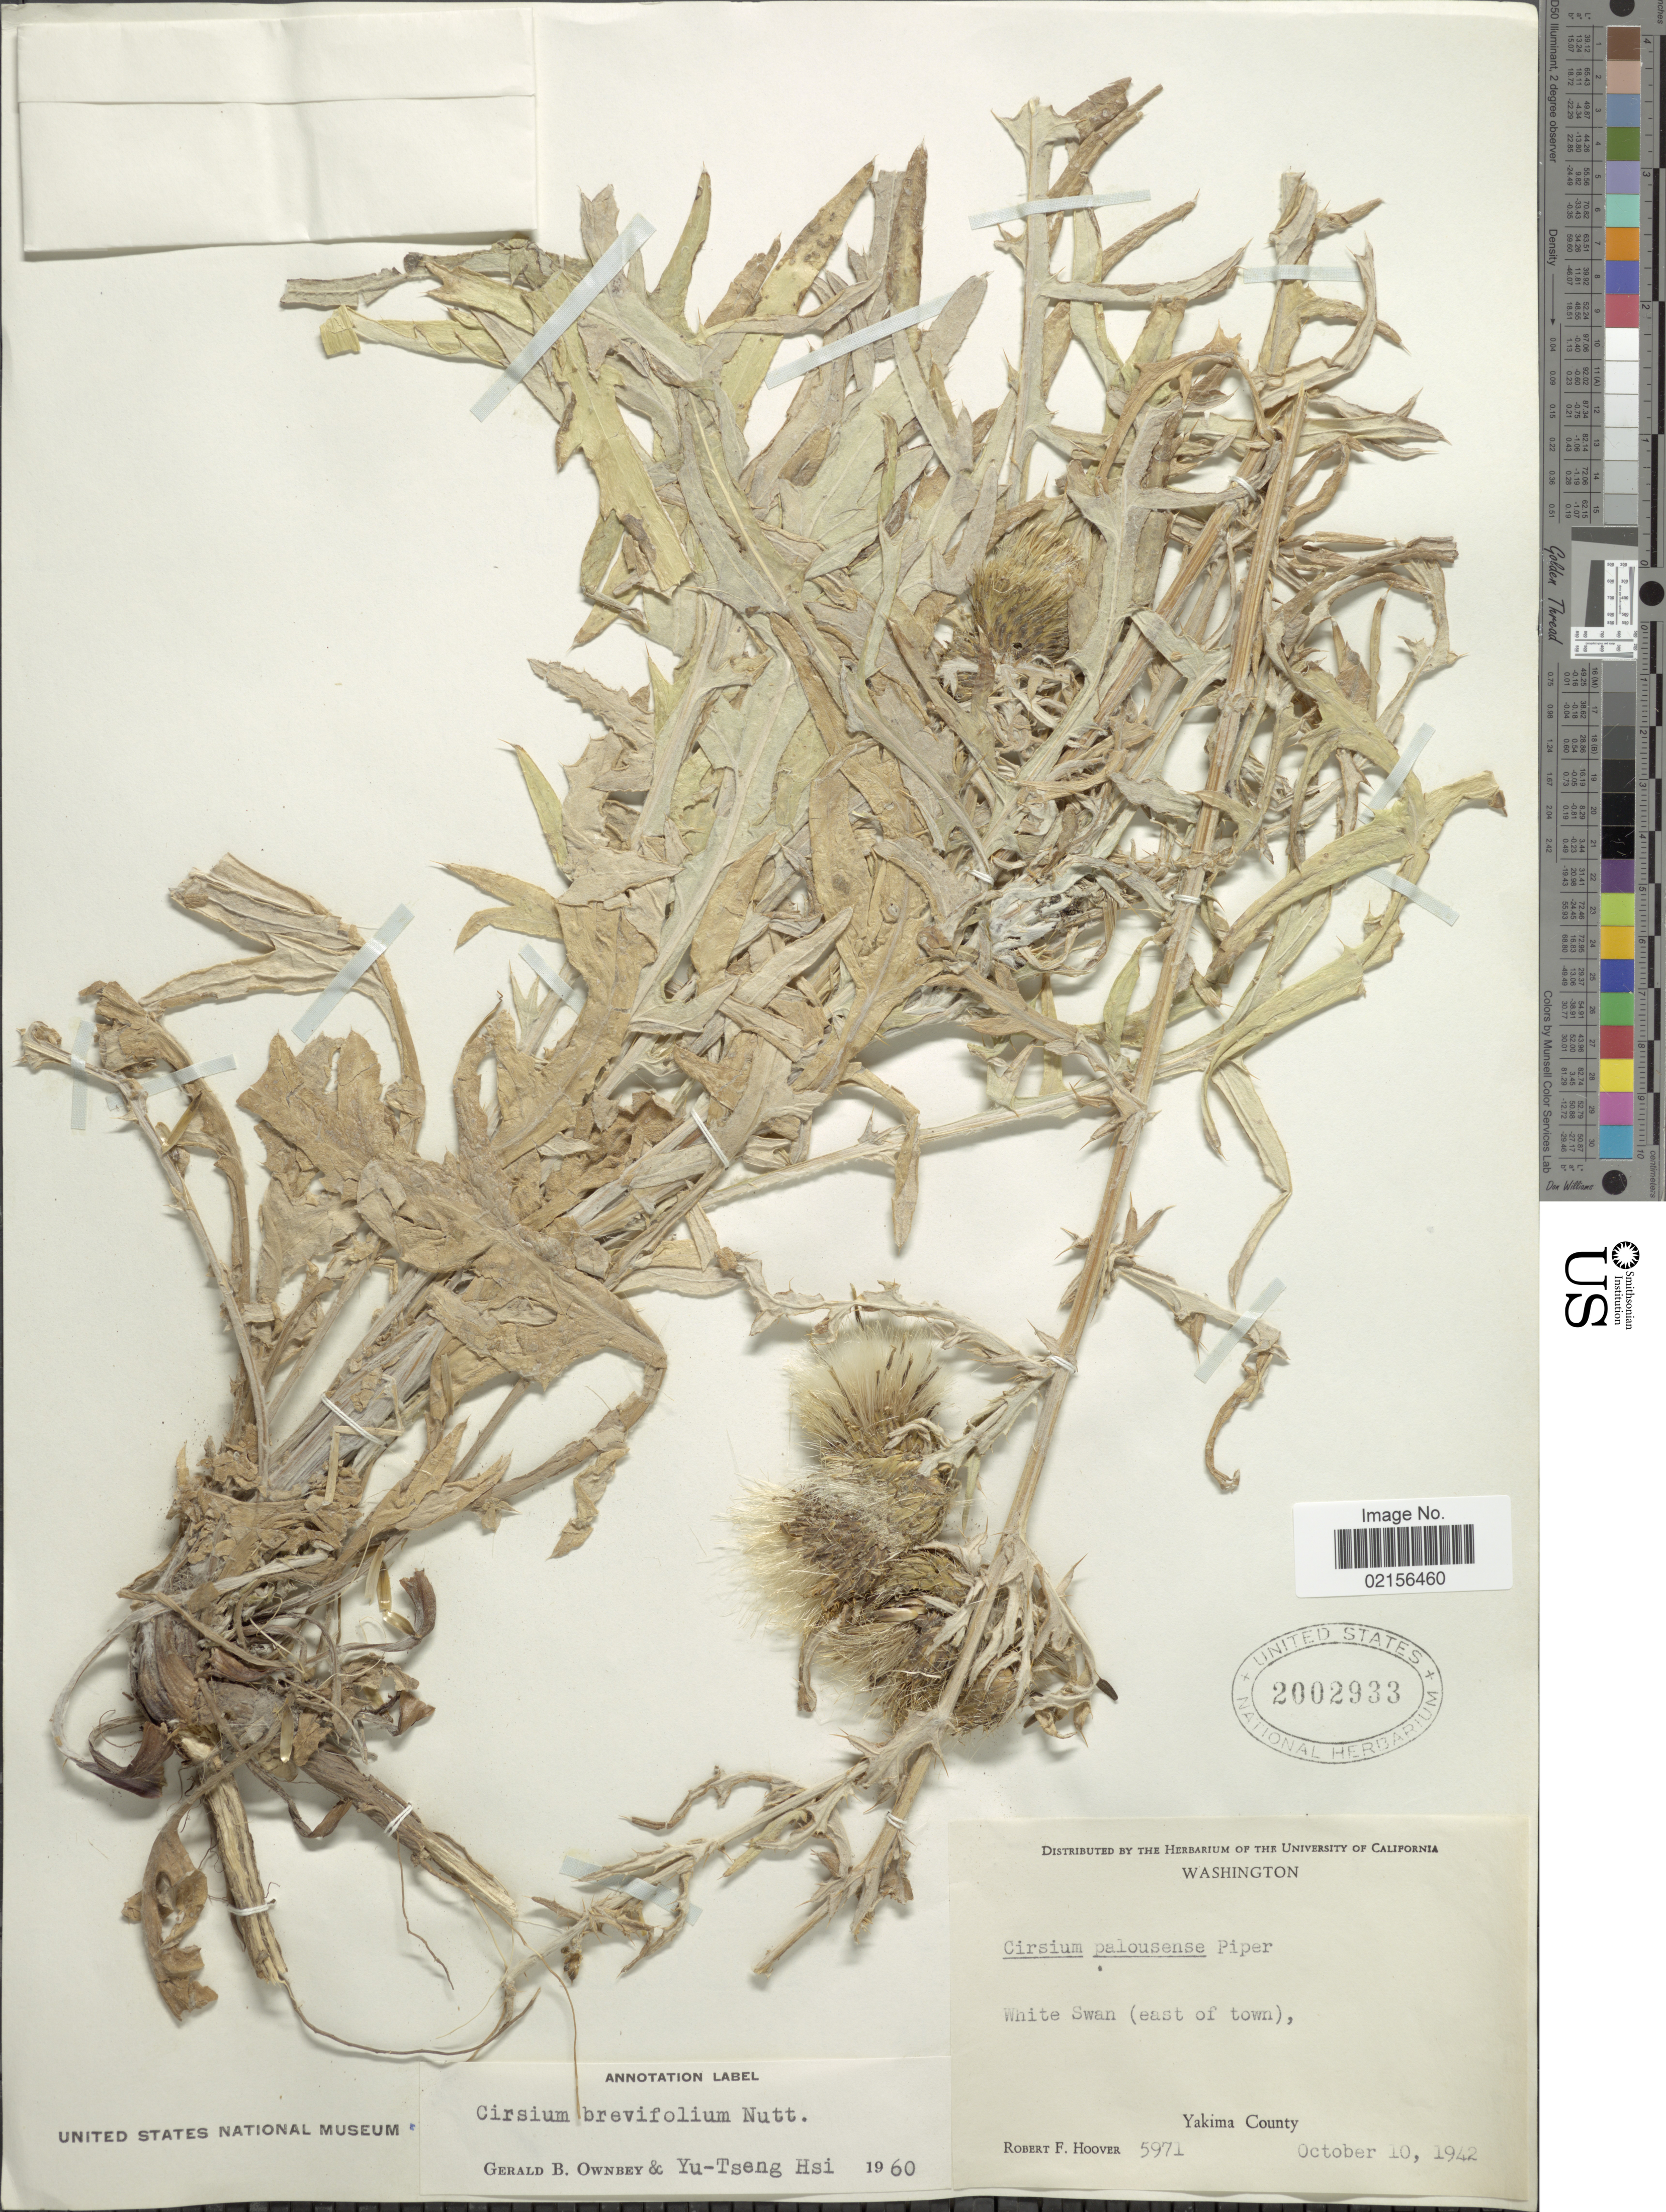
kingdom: Plantae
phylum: Tracheophyta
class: Magnoliopsida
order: Asterales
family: Asteraceae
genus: Cirsium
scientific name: Cirsium brevifolium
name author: Nutt.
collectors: R. F. Hoover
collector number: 5971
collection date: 1942-10-10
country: United States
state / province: Washington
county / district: Yakima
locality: White Swan (east of town), Yakima County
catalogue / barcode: US 2002933